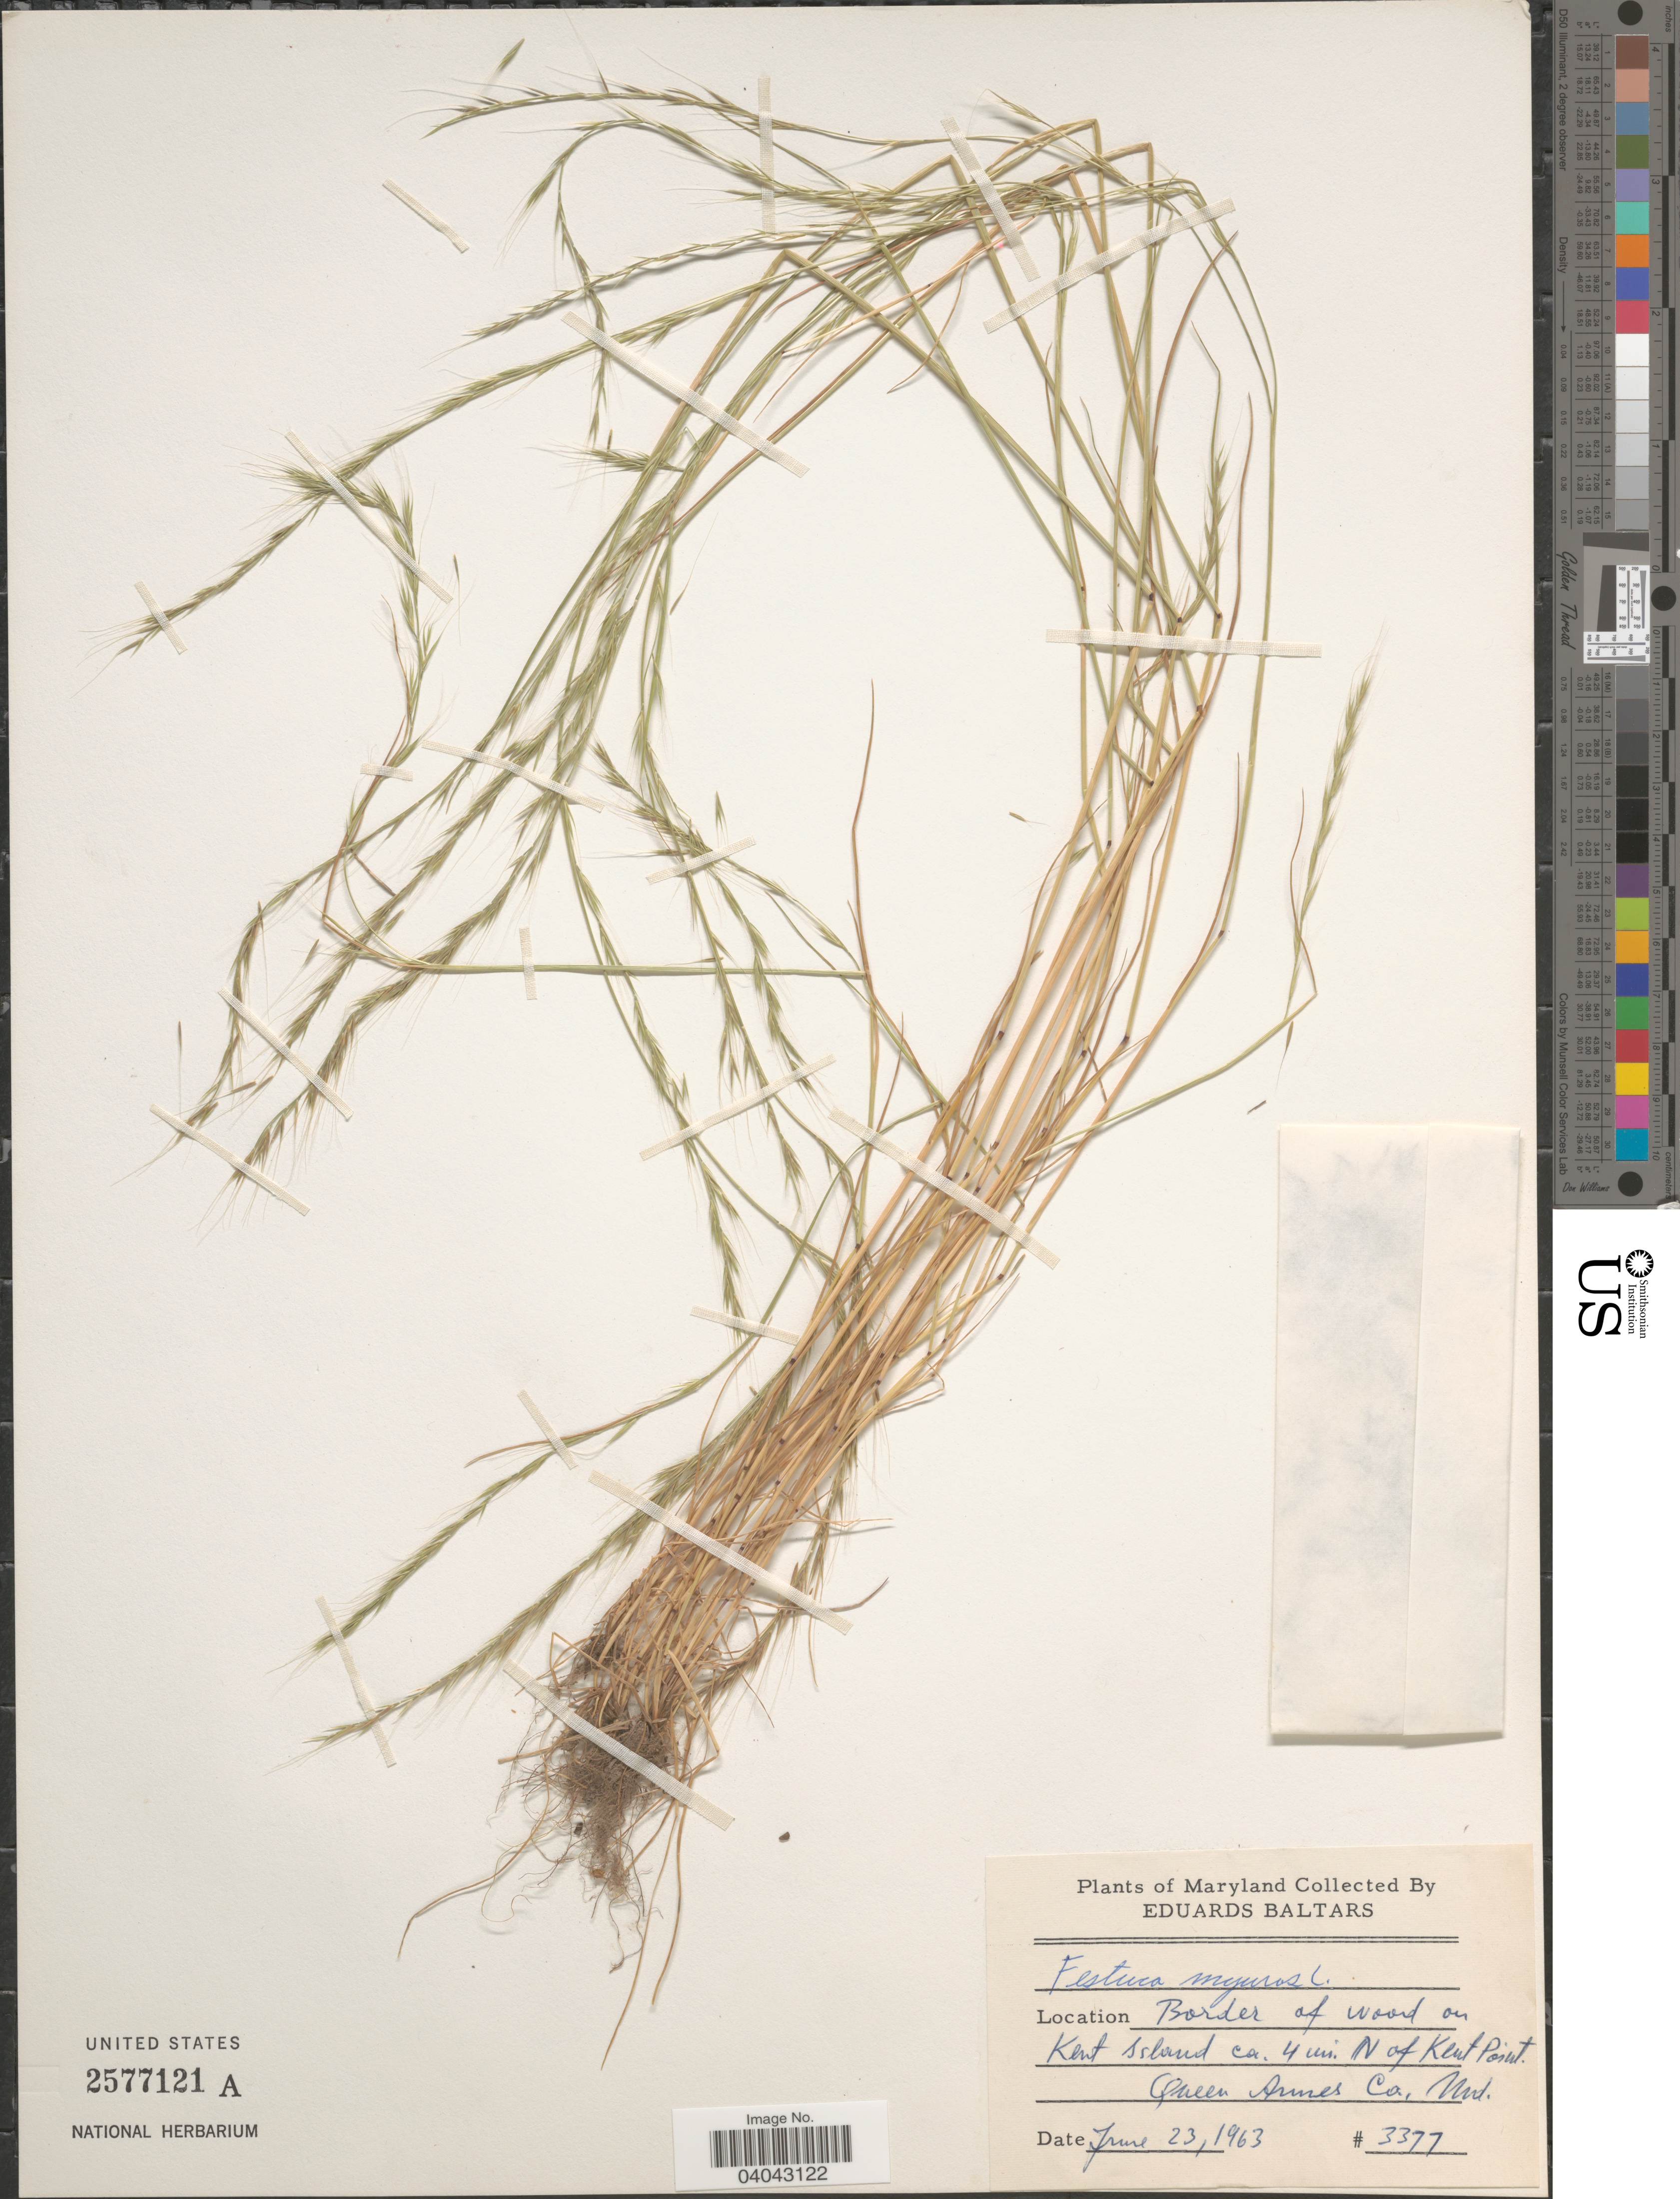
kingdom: Plantae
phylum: Tracheophyta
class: Liliopsida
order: Poales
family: Poaceae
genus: Festuca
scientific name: Festuca myuros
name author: L.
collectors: E. Baltars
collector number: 3377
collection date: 1963-06-23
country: United States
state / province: Maryland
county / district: Queen Anne's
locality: Kent Island ca. 4 mi. N of Kent Point. Queen Armes Co.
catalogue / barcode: US 2577121A